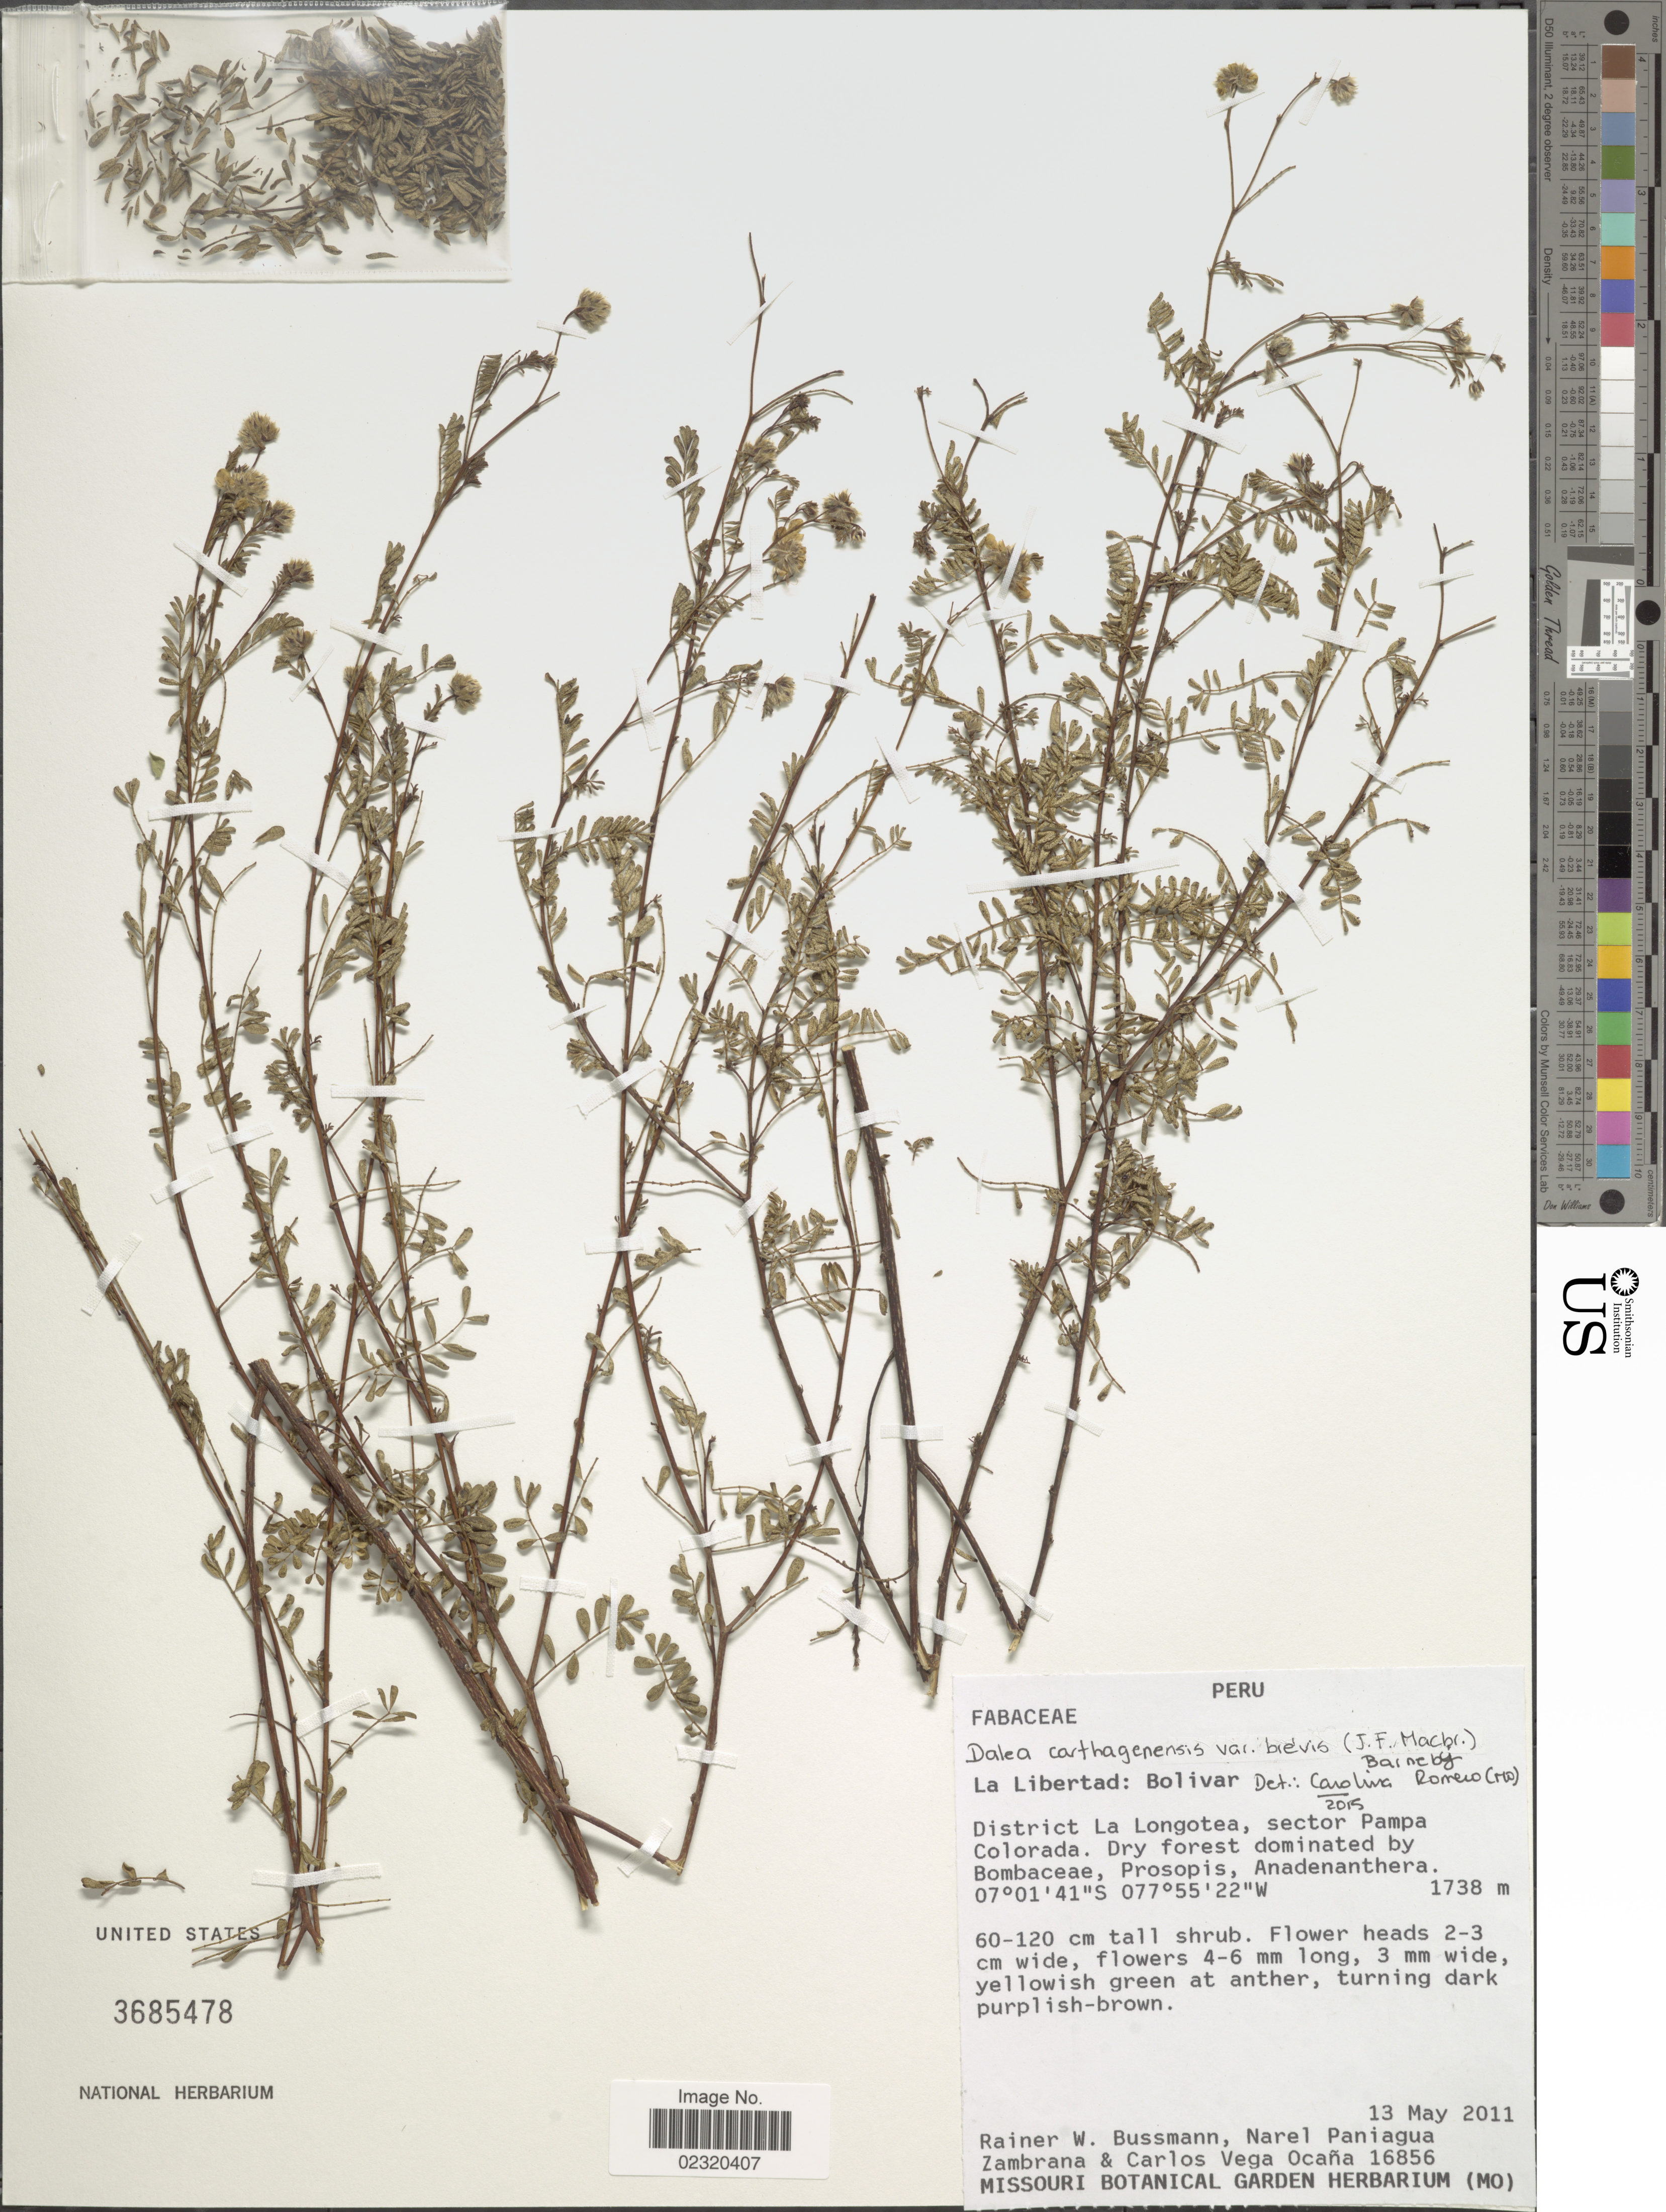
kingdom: Plantae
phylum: Tracheophyta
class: Magnoliopsida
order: Fabales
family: Fabaceae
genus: Dalea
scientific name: Dalea carthagenensis var. brevis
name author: (J.F. Macbr.) Barneby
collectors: R. W. Bussmann, N. Paniagua Zambrana & C. Vega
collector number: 16856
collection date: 2011-05-13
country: Peru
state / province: La Libertad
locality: Bolivar, District La Longotea, sector Pampa Colorada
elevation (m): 1738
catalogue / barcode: US 3685478